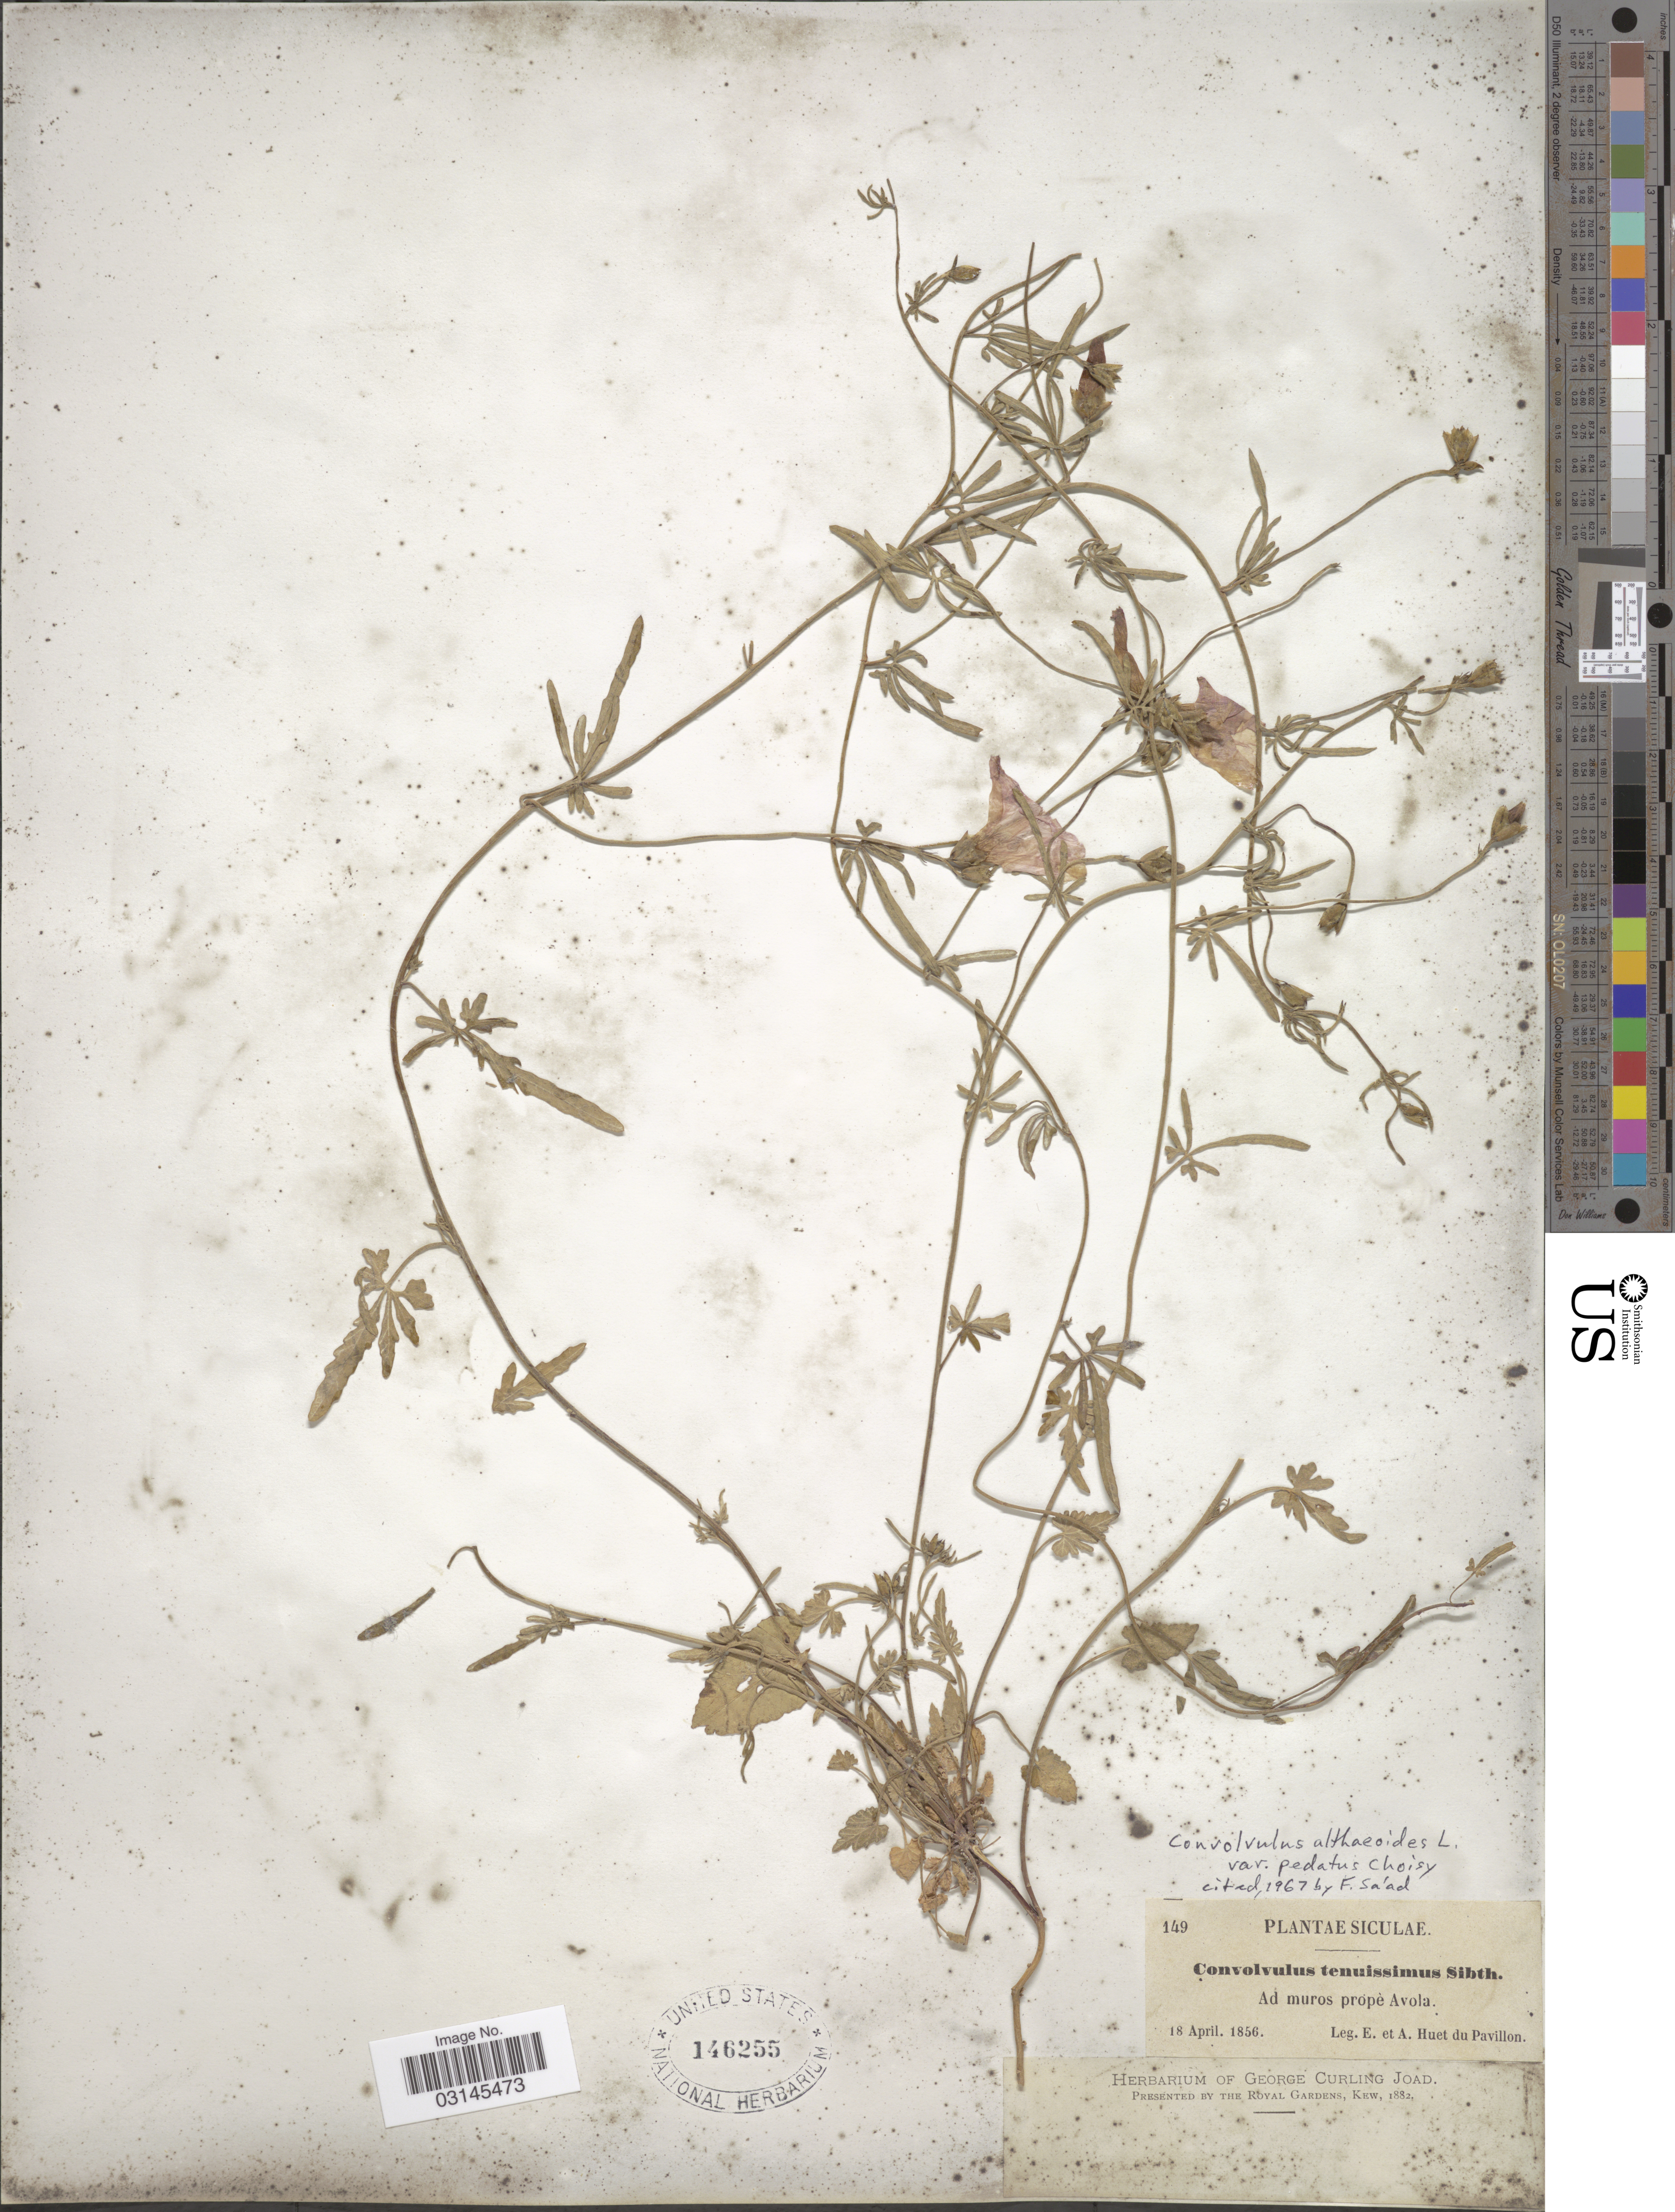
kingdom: Plantae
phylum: Tracheophyta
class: Magnoliopsida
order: Solanales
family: Convolvulaceae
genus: Convolvulus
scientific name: Convolvulus althaeoides var. pedatus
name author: Choisy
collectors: E. Huet du Pavillon & A. Huet du Pavillon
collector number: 149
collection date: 1856-04-18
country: Italy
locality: Siculae. Ad muros propè Avola.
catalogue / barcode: US 146255